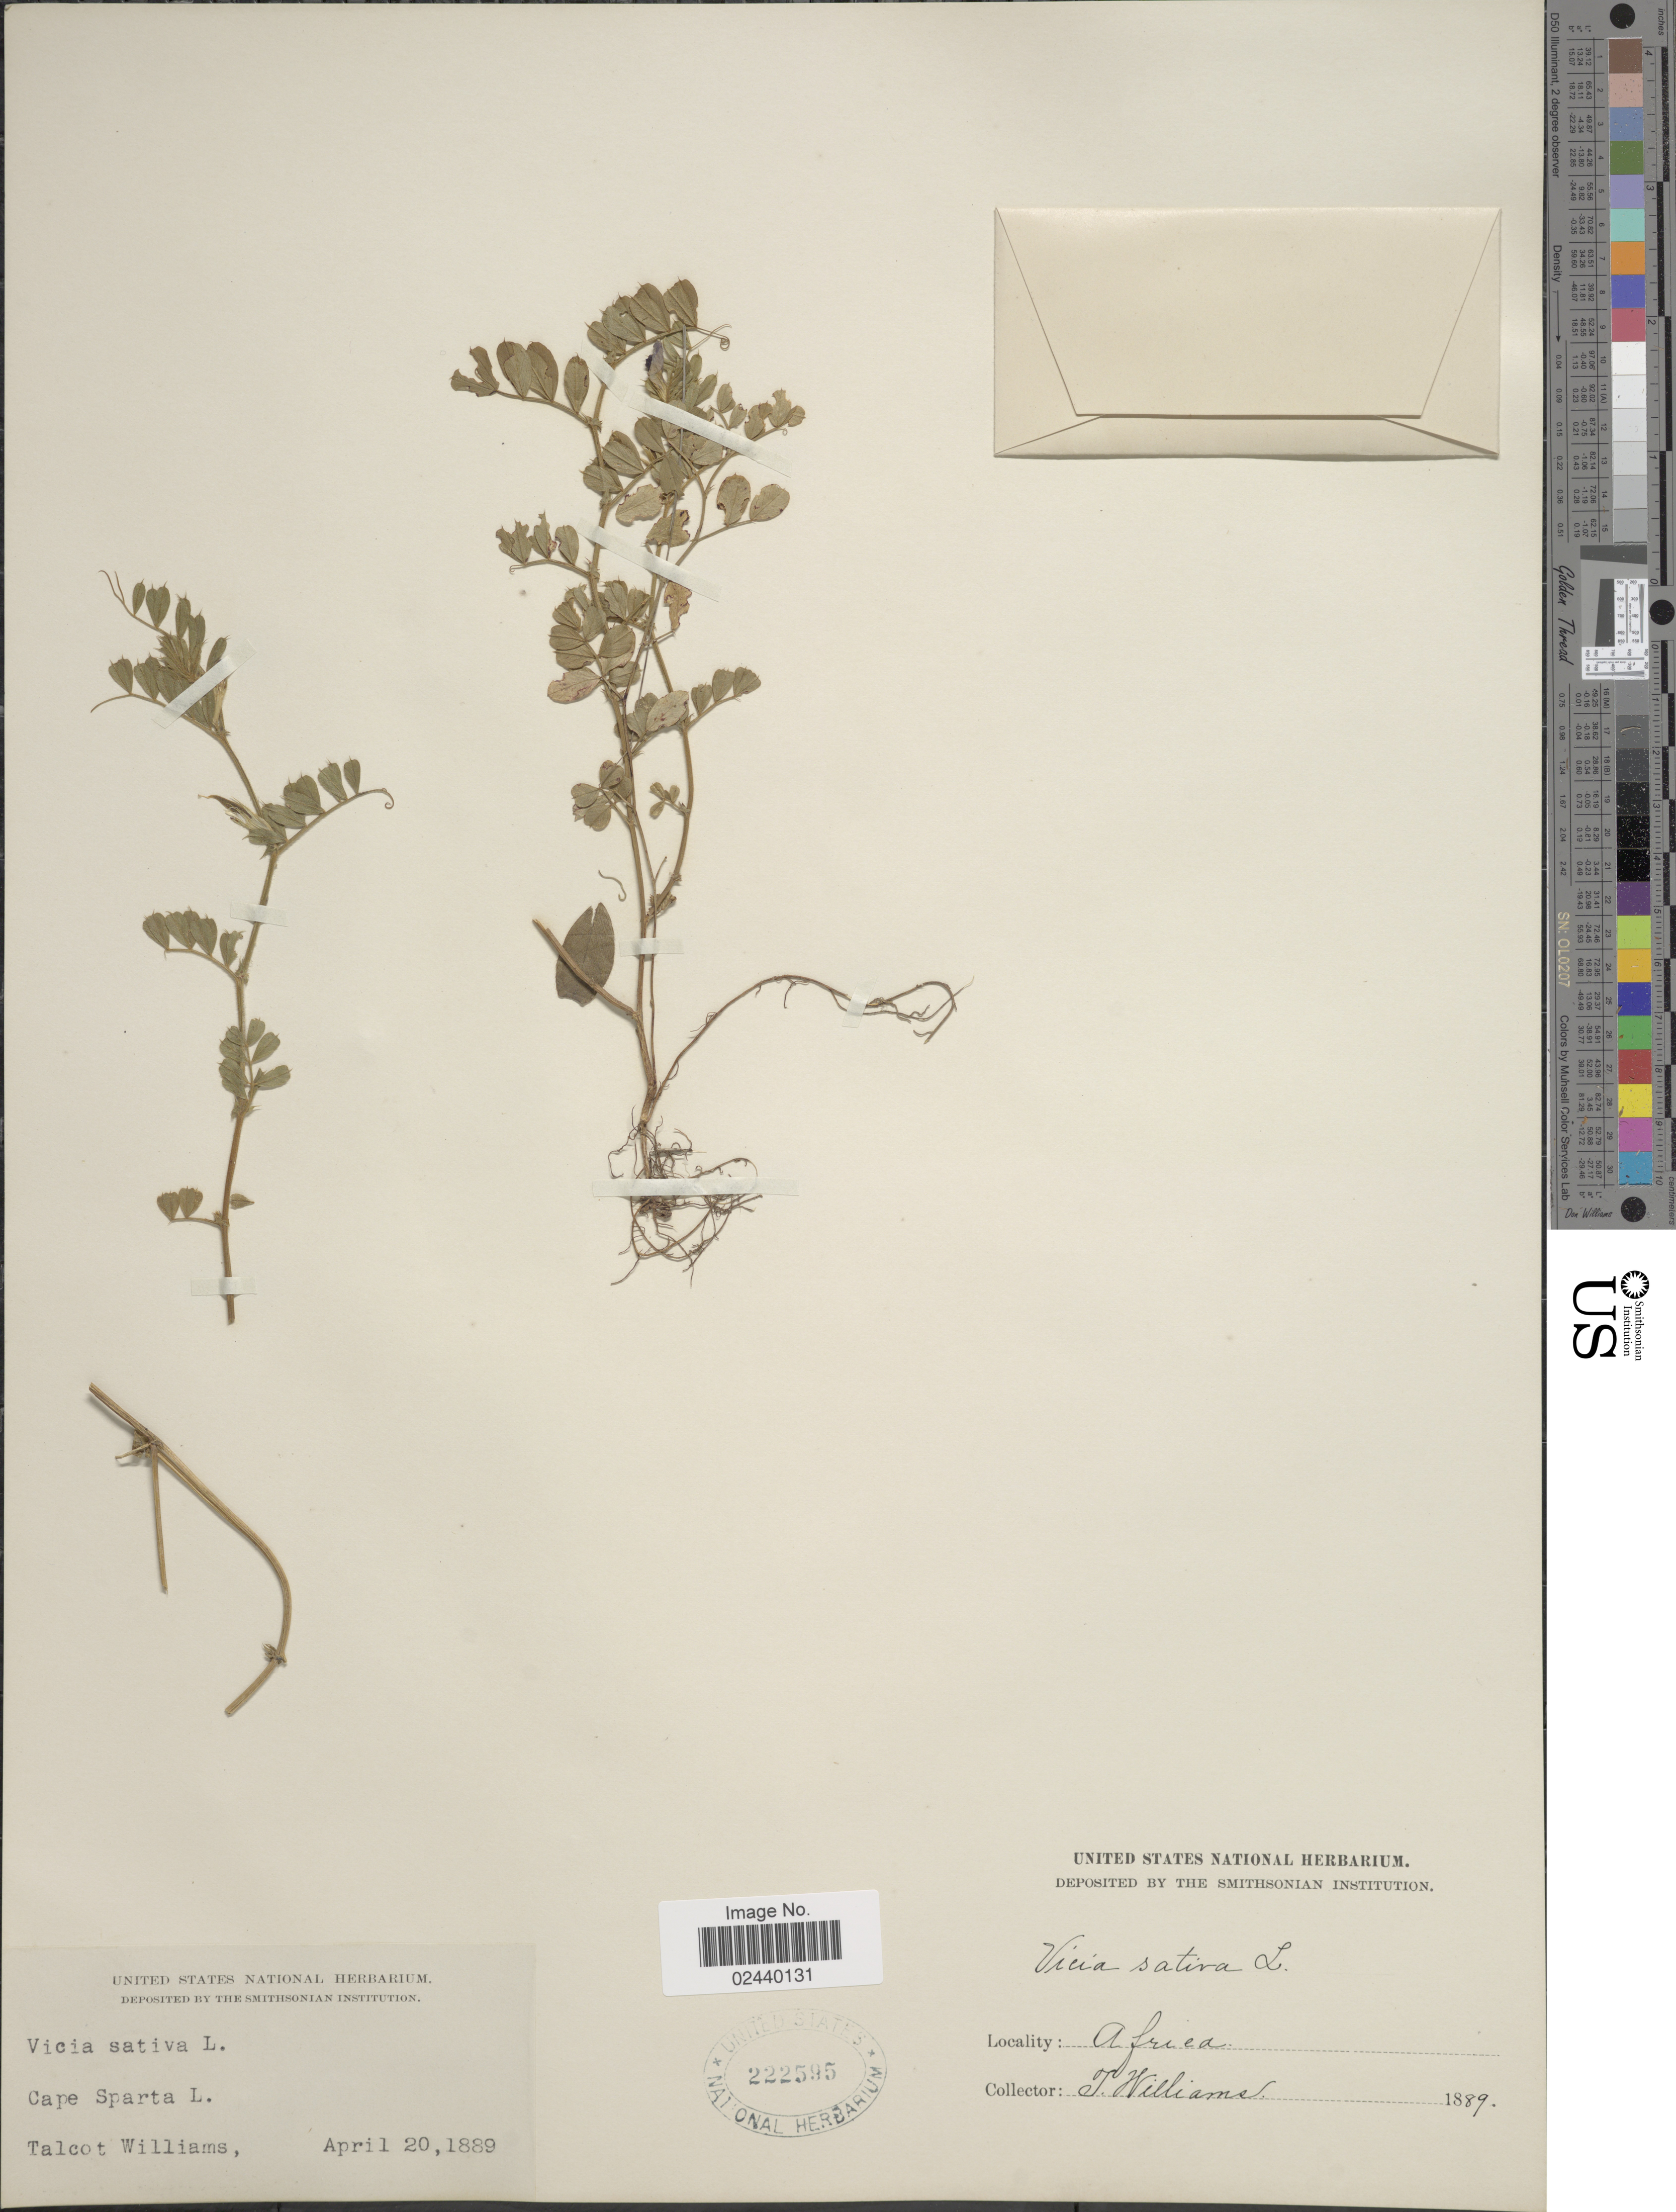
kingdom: Plantae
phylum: Tracheophyta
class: Magnoliopsida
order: Fabales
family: Fabaceae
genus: Vicia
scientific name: Vicia sativa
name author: L.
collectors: T. Williams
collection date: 1889-04-20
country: Morocco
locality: Cape Sparta L.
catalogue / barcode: US 222595